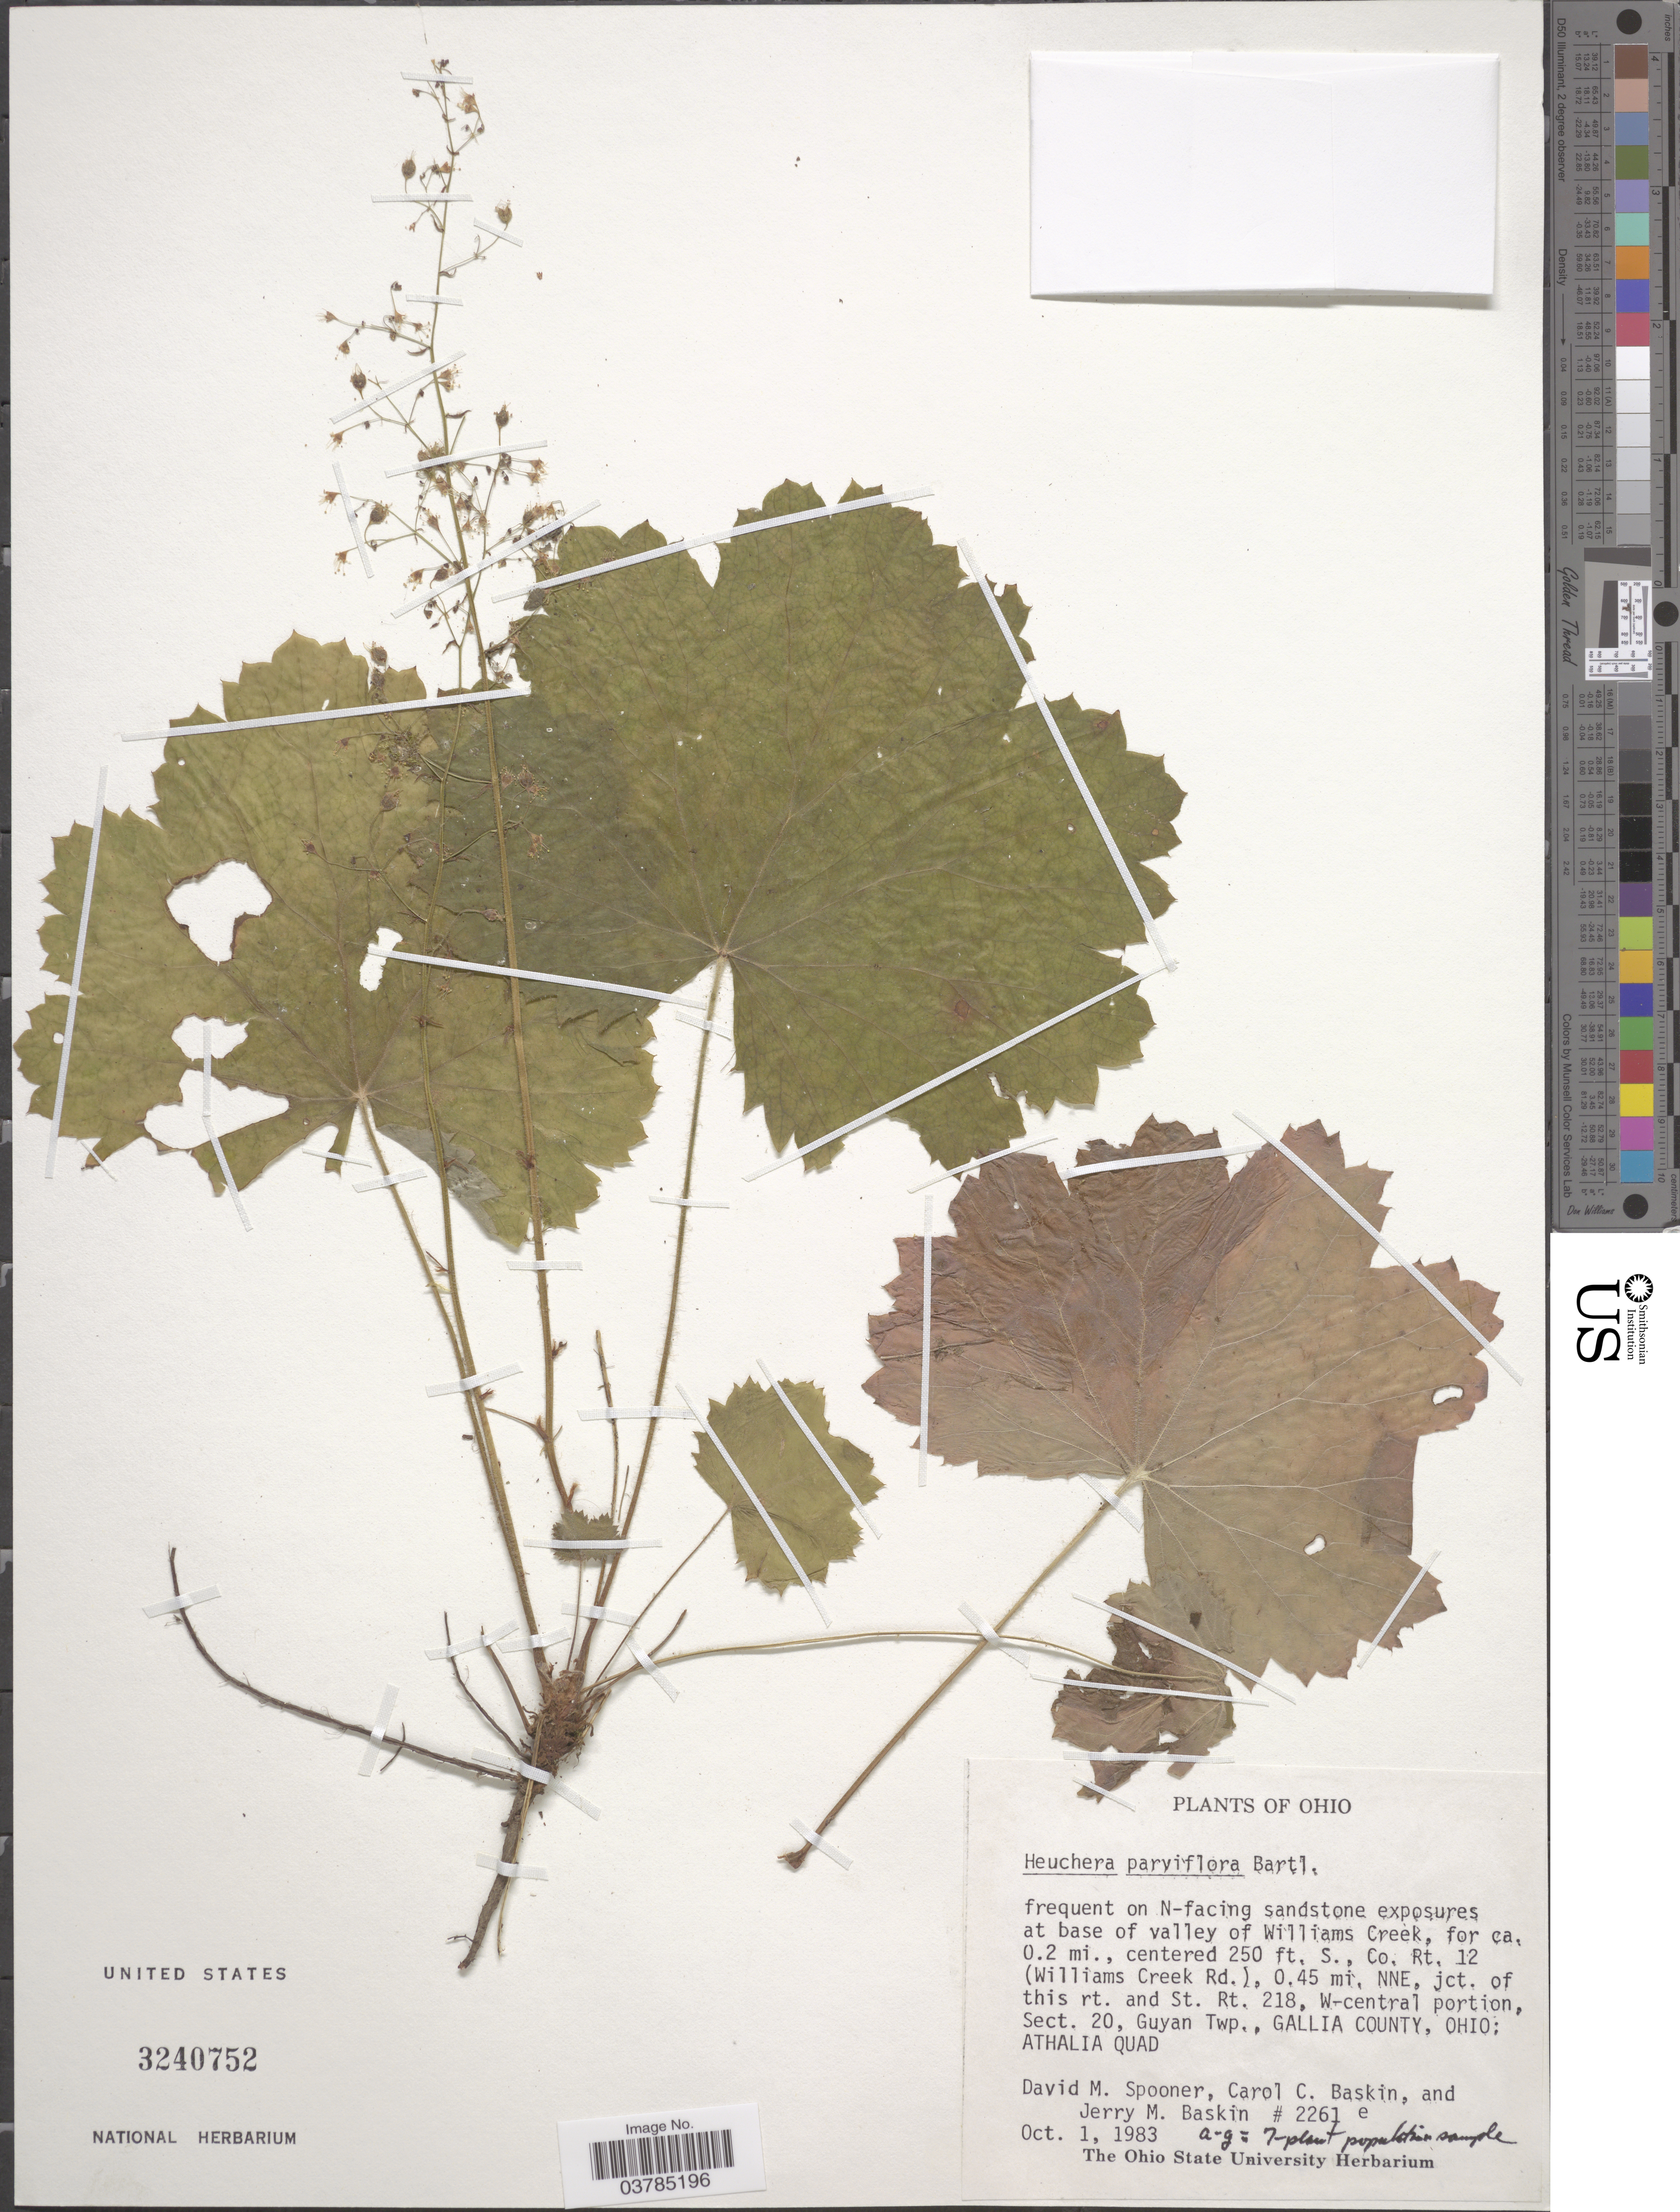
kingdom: Plantae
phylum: Tracheophyta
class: Magnoliopsida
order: Saxifragales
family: Saxifragaceae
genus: Heuchera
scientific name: Heuchera rugelii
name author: Shuttlew. ex Kunze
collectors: D. Spooner, C. Baskin & J. Baskin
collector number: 2261e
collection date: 1983-10-01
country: United States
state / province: Ohio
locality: Frequent on N-facing sandstone exposures at base of valley of Williams Creek, for ca. 0.2 mi., centered 250 ft. S., Co. Rt. 12 (Williams Creek Rd.), 0.45 mi. NNE, jct. of this rt. and St. Rt. 218, W-central portion, Sect. 20, Guyan Twp., Gallia County, Ohio; Athalia Quad.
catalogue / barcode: US 3240752